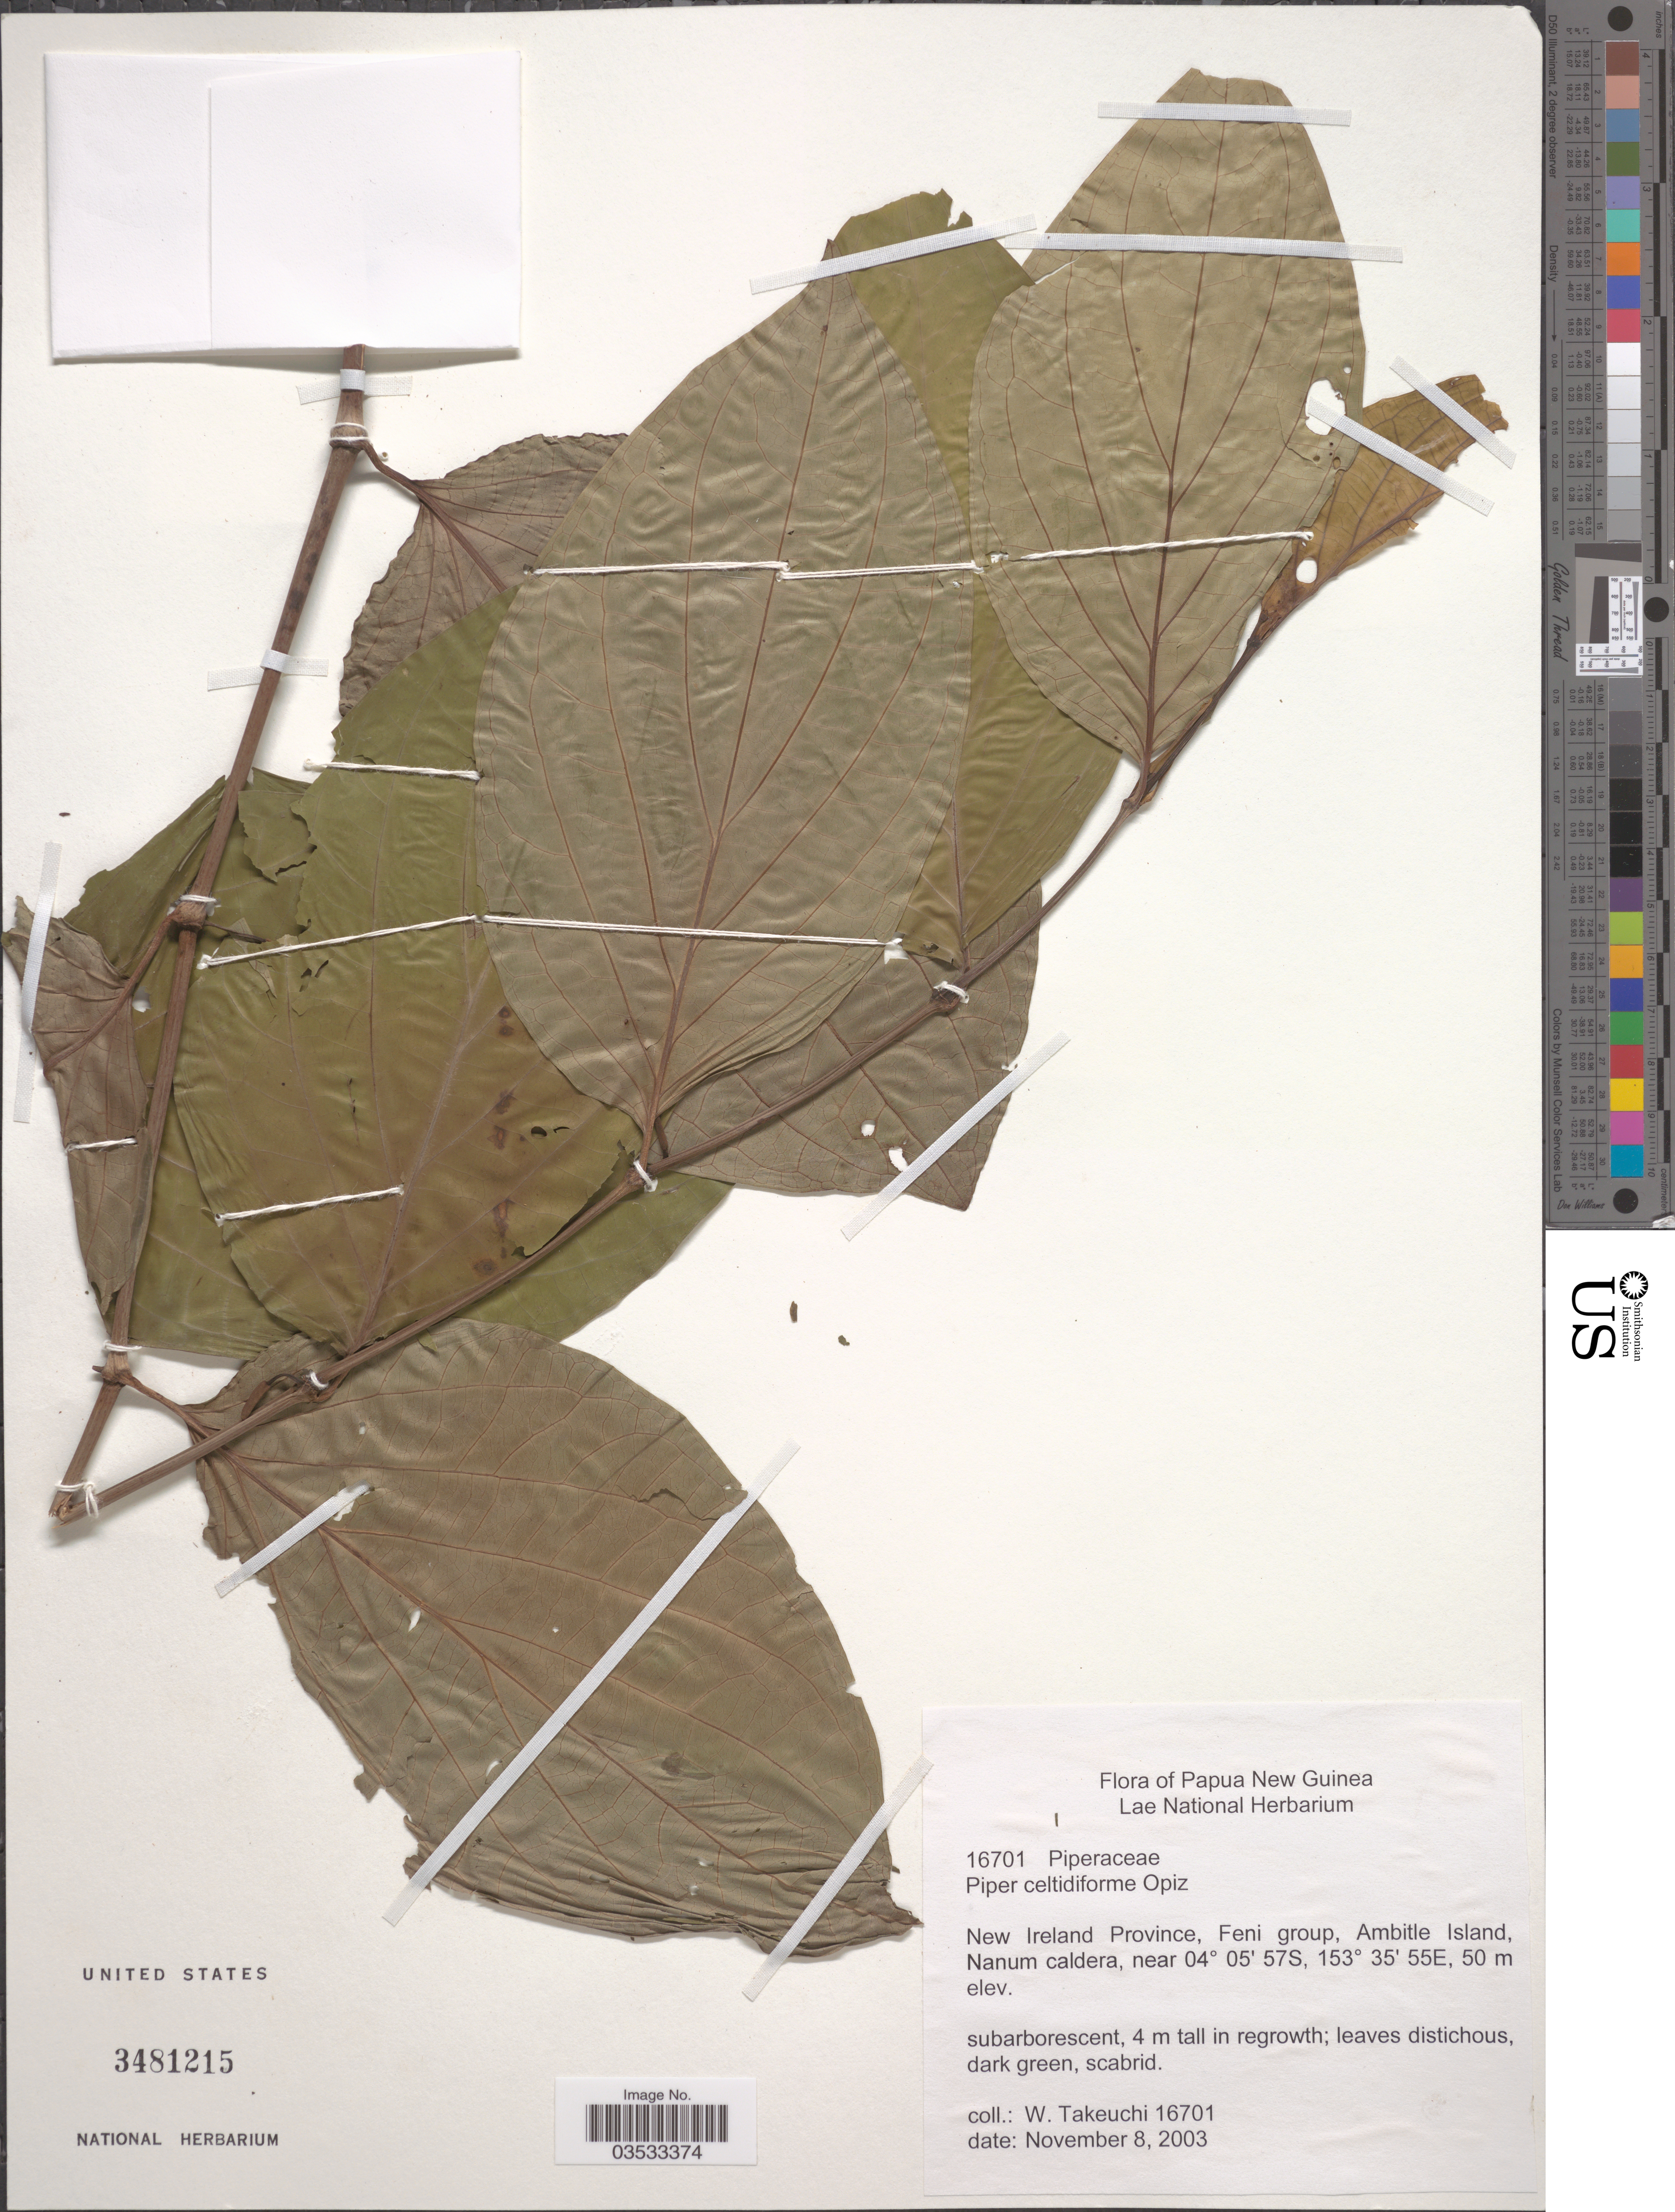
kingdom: Plantae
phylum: Tracheophyta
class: Magnoliopsida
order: Piperales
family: Piperaceae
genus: Piper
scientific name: Piper celtidiforme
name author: Opiz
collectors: W. Takeuchi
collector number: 16701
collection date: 2003-11-08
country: Papua New Guinea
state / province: New Ireland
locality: Feni group, Embitle Island, Nanum caldera.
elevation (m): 50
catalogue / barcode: US 3481215